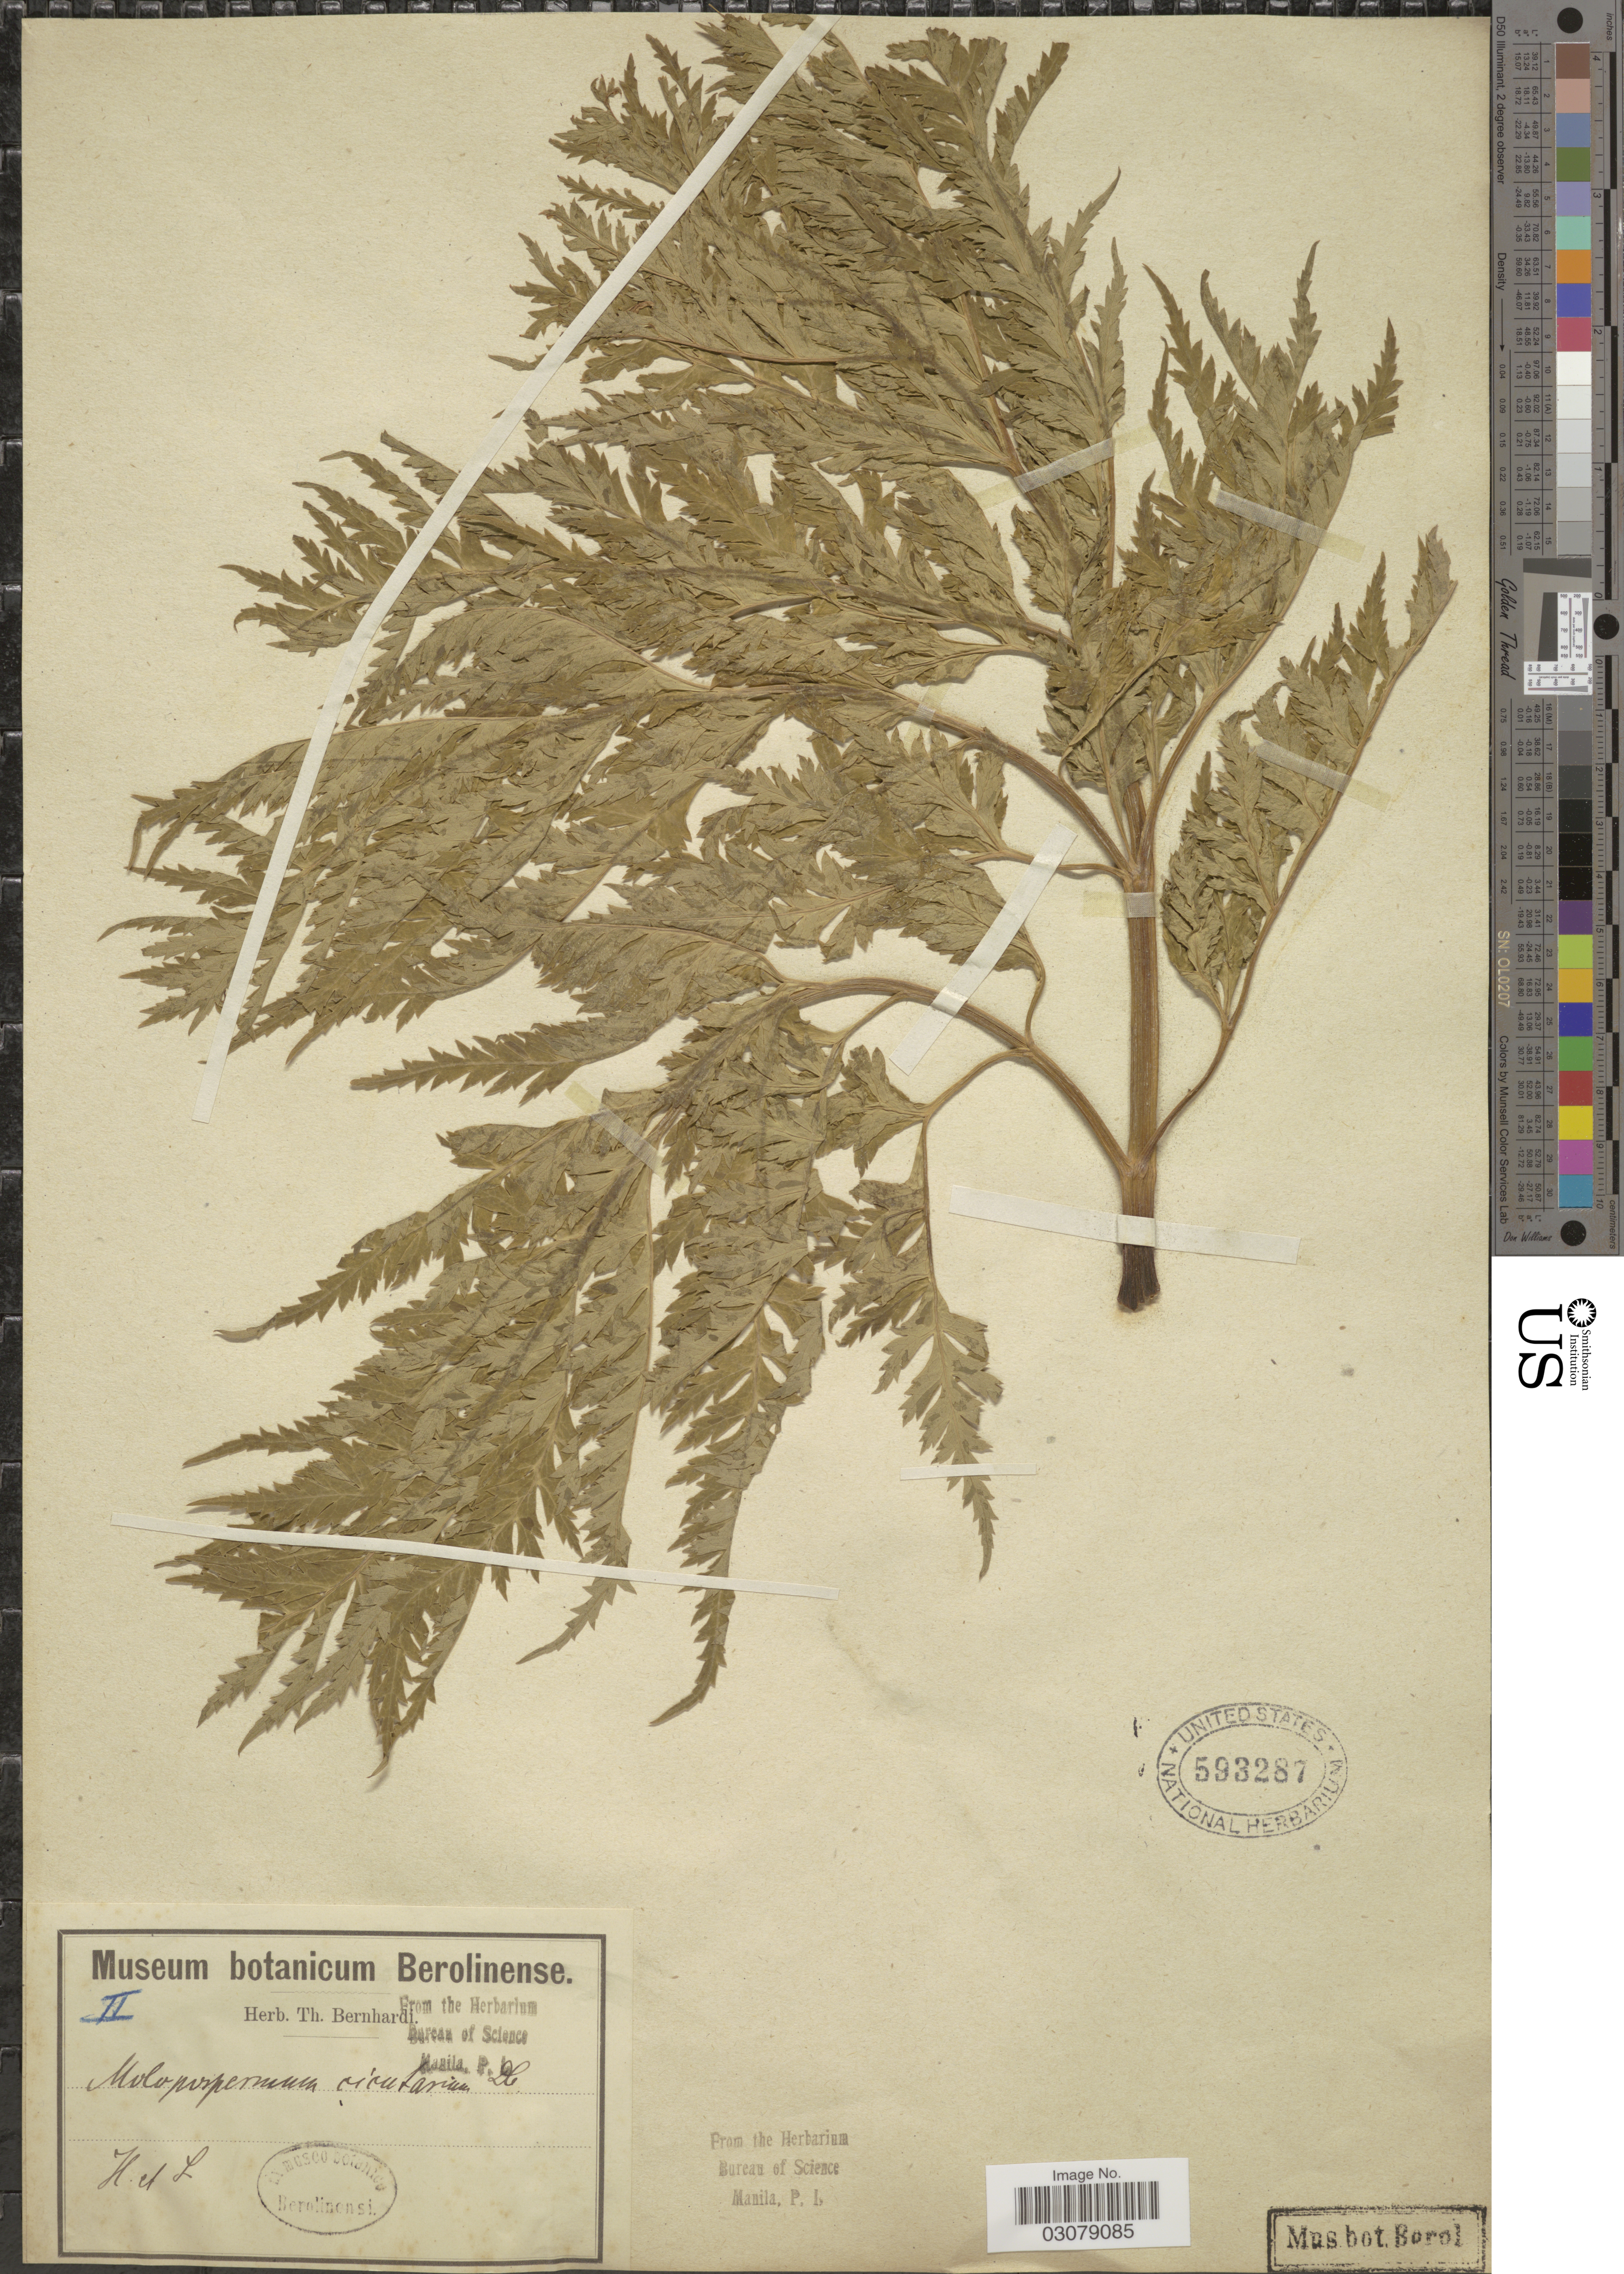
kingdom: Plantae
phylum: Tracheophyta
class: Magnoliopsida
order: Apiales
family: Apiaceae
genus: Molopospermum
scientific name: Molopospermum cicutarium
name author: (Lam.) DC.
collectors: Ex herb. Th. Bernhardi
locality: H. et S. [unsure placement]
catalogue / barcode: US 593287